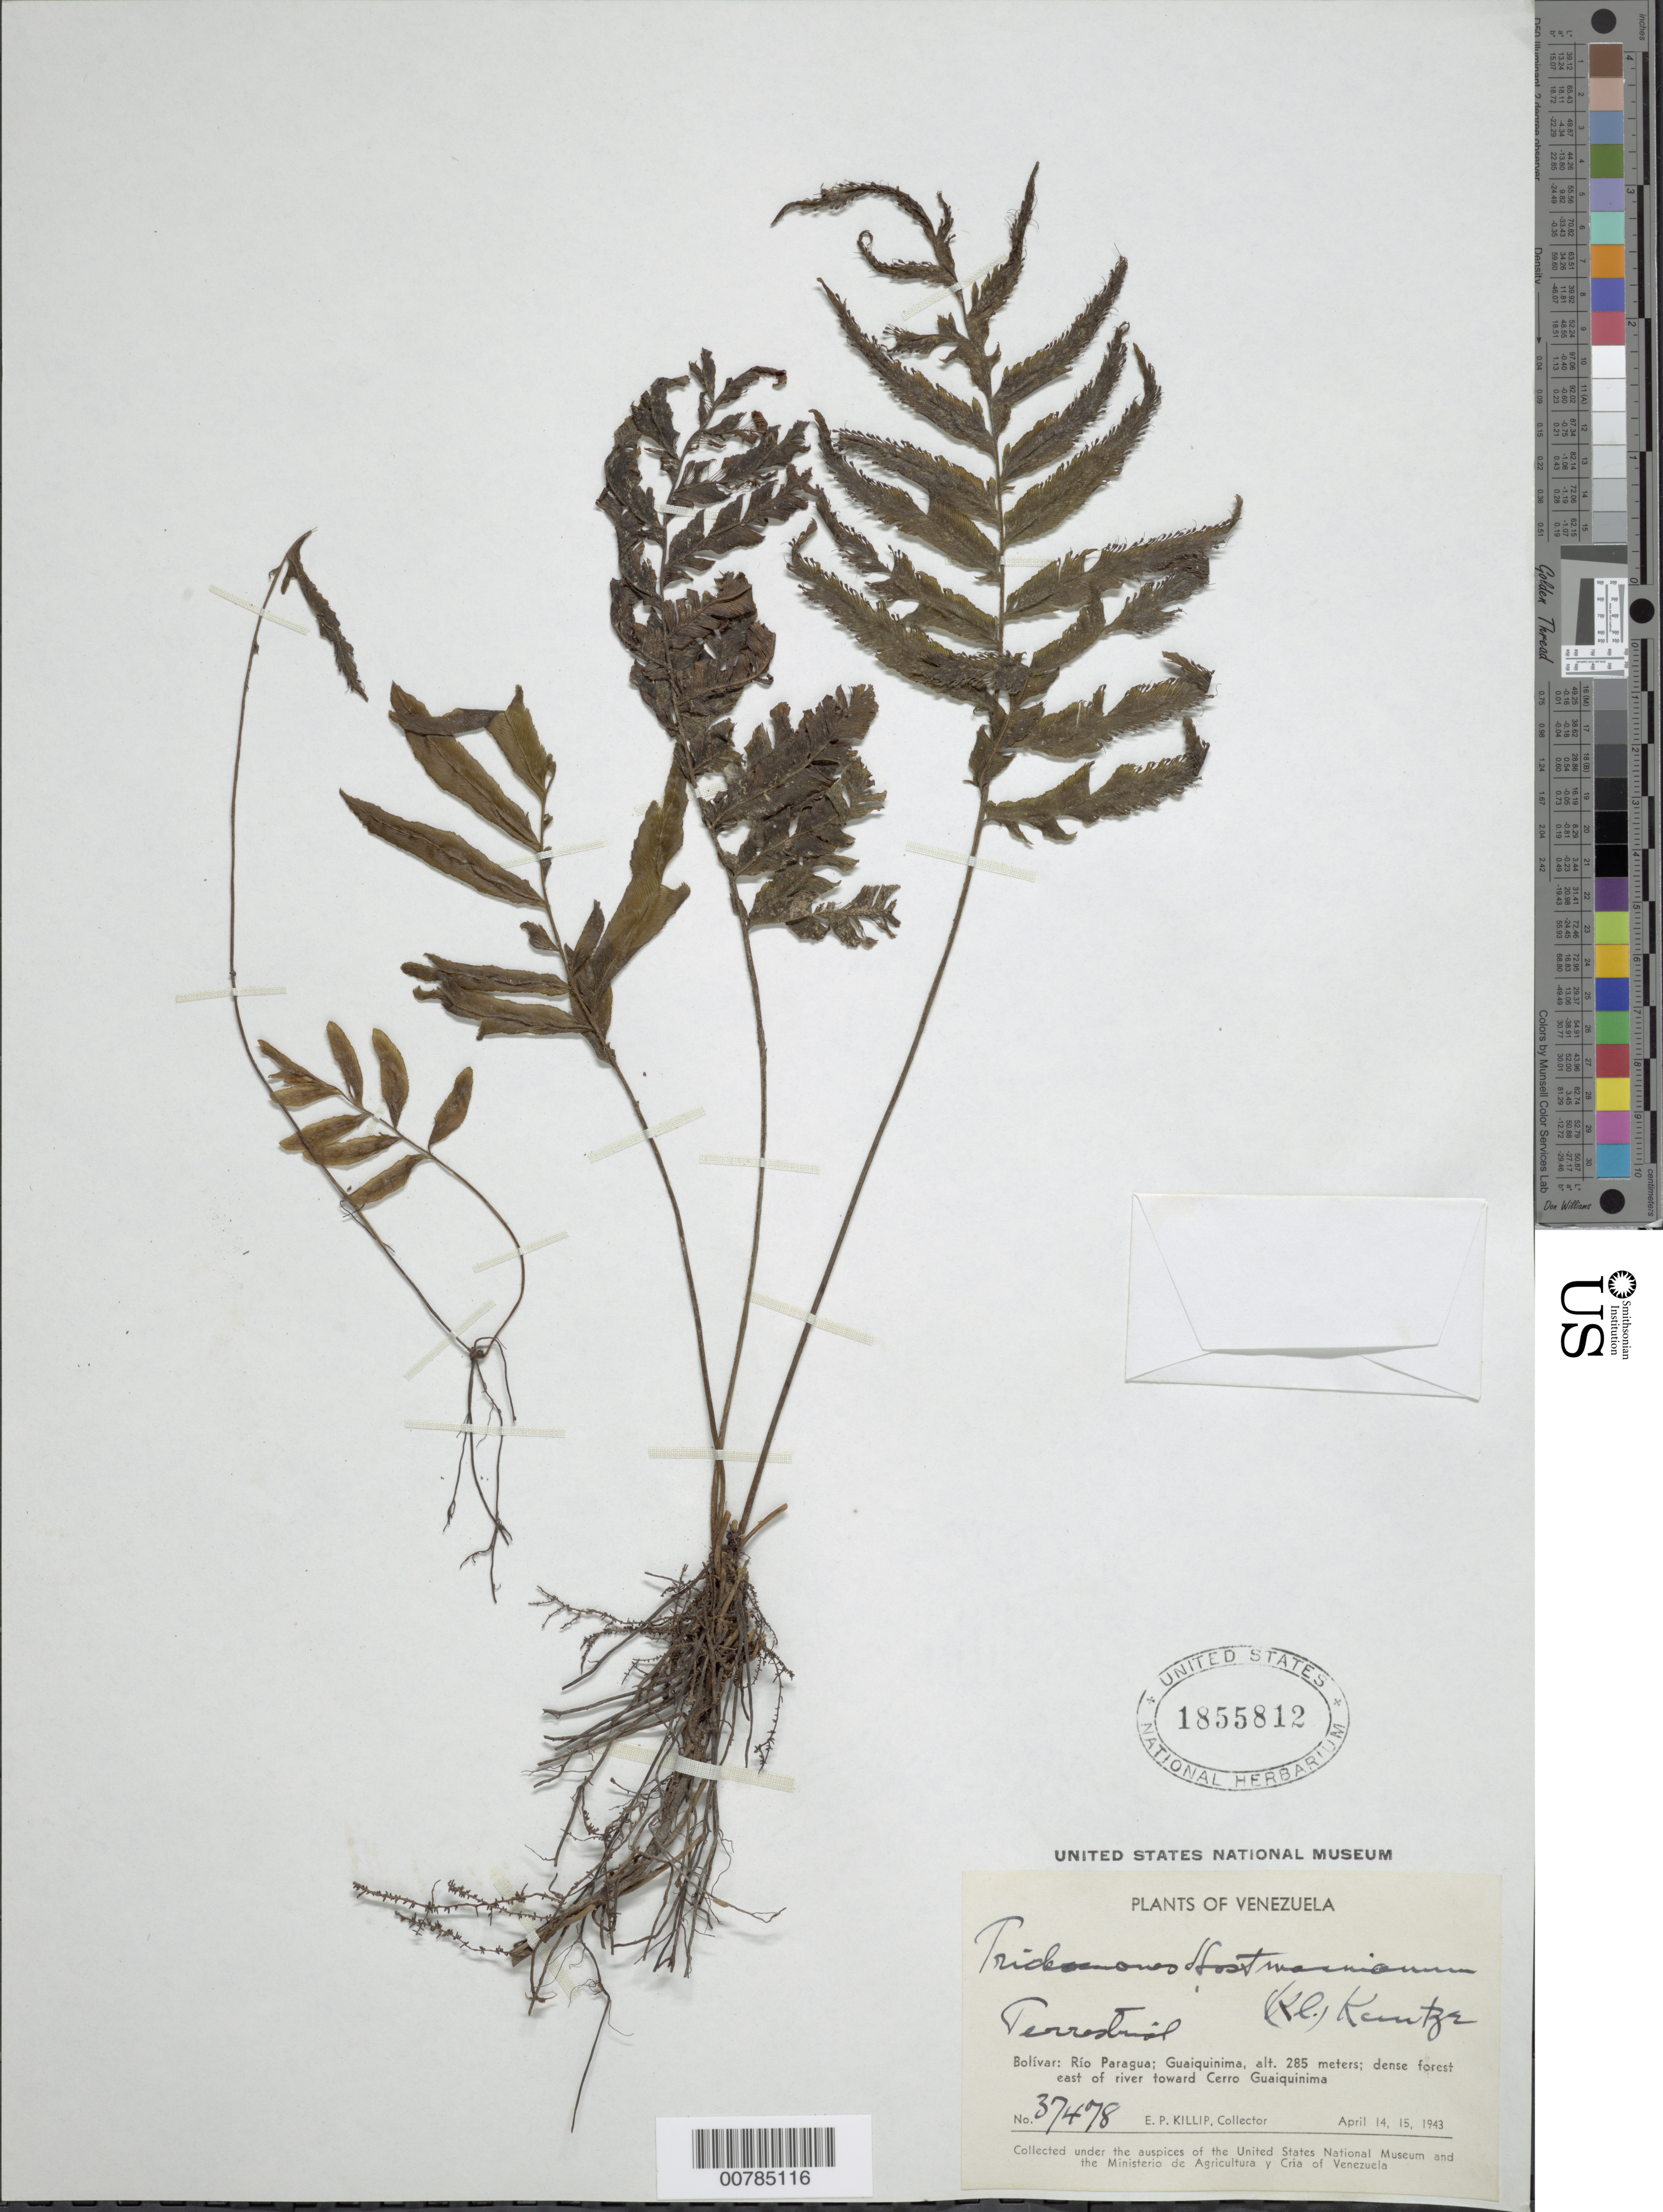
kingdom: Plantae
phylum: Tracheophyta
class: Polypodiopsida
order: Hymenophyllales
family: Hymenophyllaceae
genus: Trichomanes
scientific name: Trichomanes hostmannianum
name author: (Klotzsch) Kunze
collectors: E. P. Killip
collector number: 37478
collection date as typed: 14-Apr-43 to 15-Apr-43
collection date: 1943-04-14/1943-04-15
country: Venezuela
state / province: Bolívar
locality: Guaiquinima, Río Paragua, E of river toward Cerro Guaiquinima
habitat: Dense forest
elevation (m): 285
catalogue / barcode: US 1855812